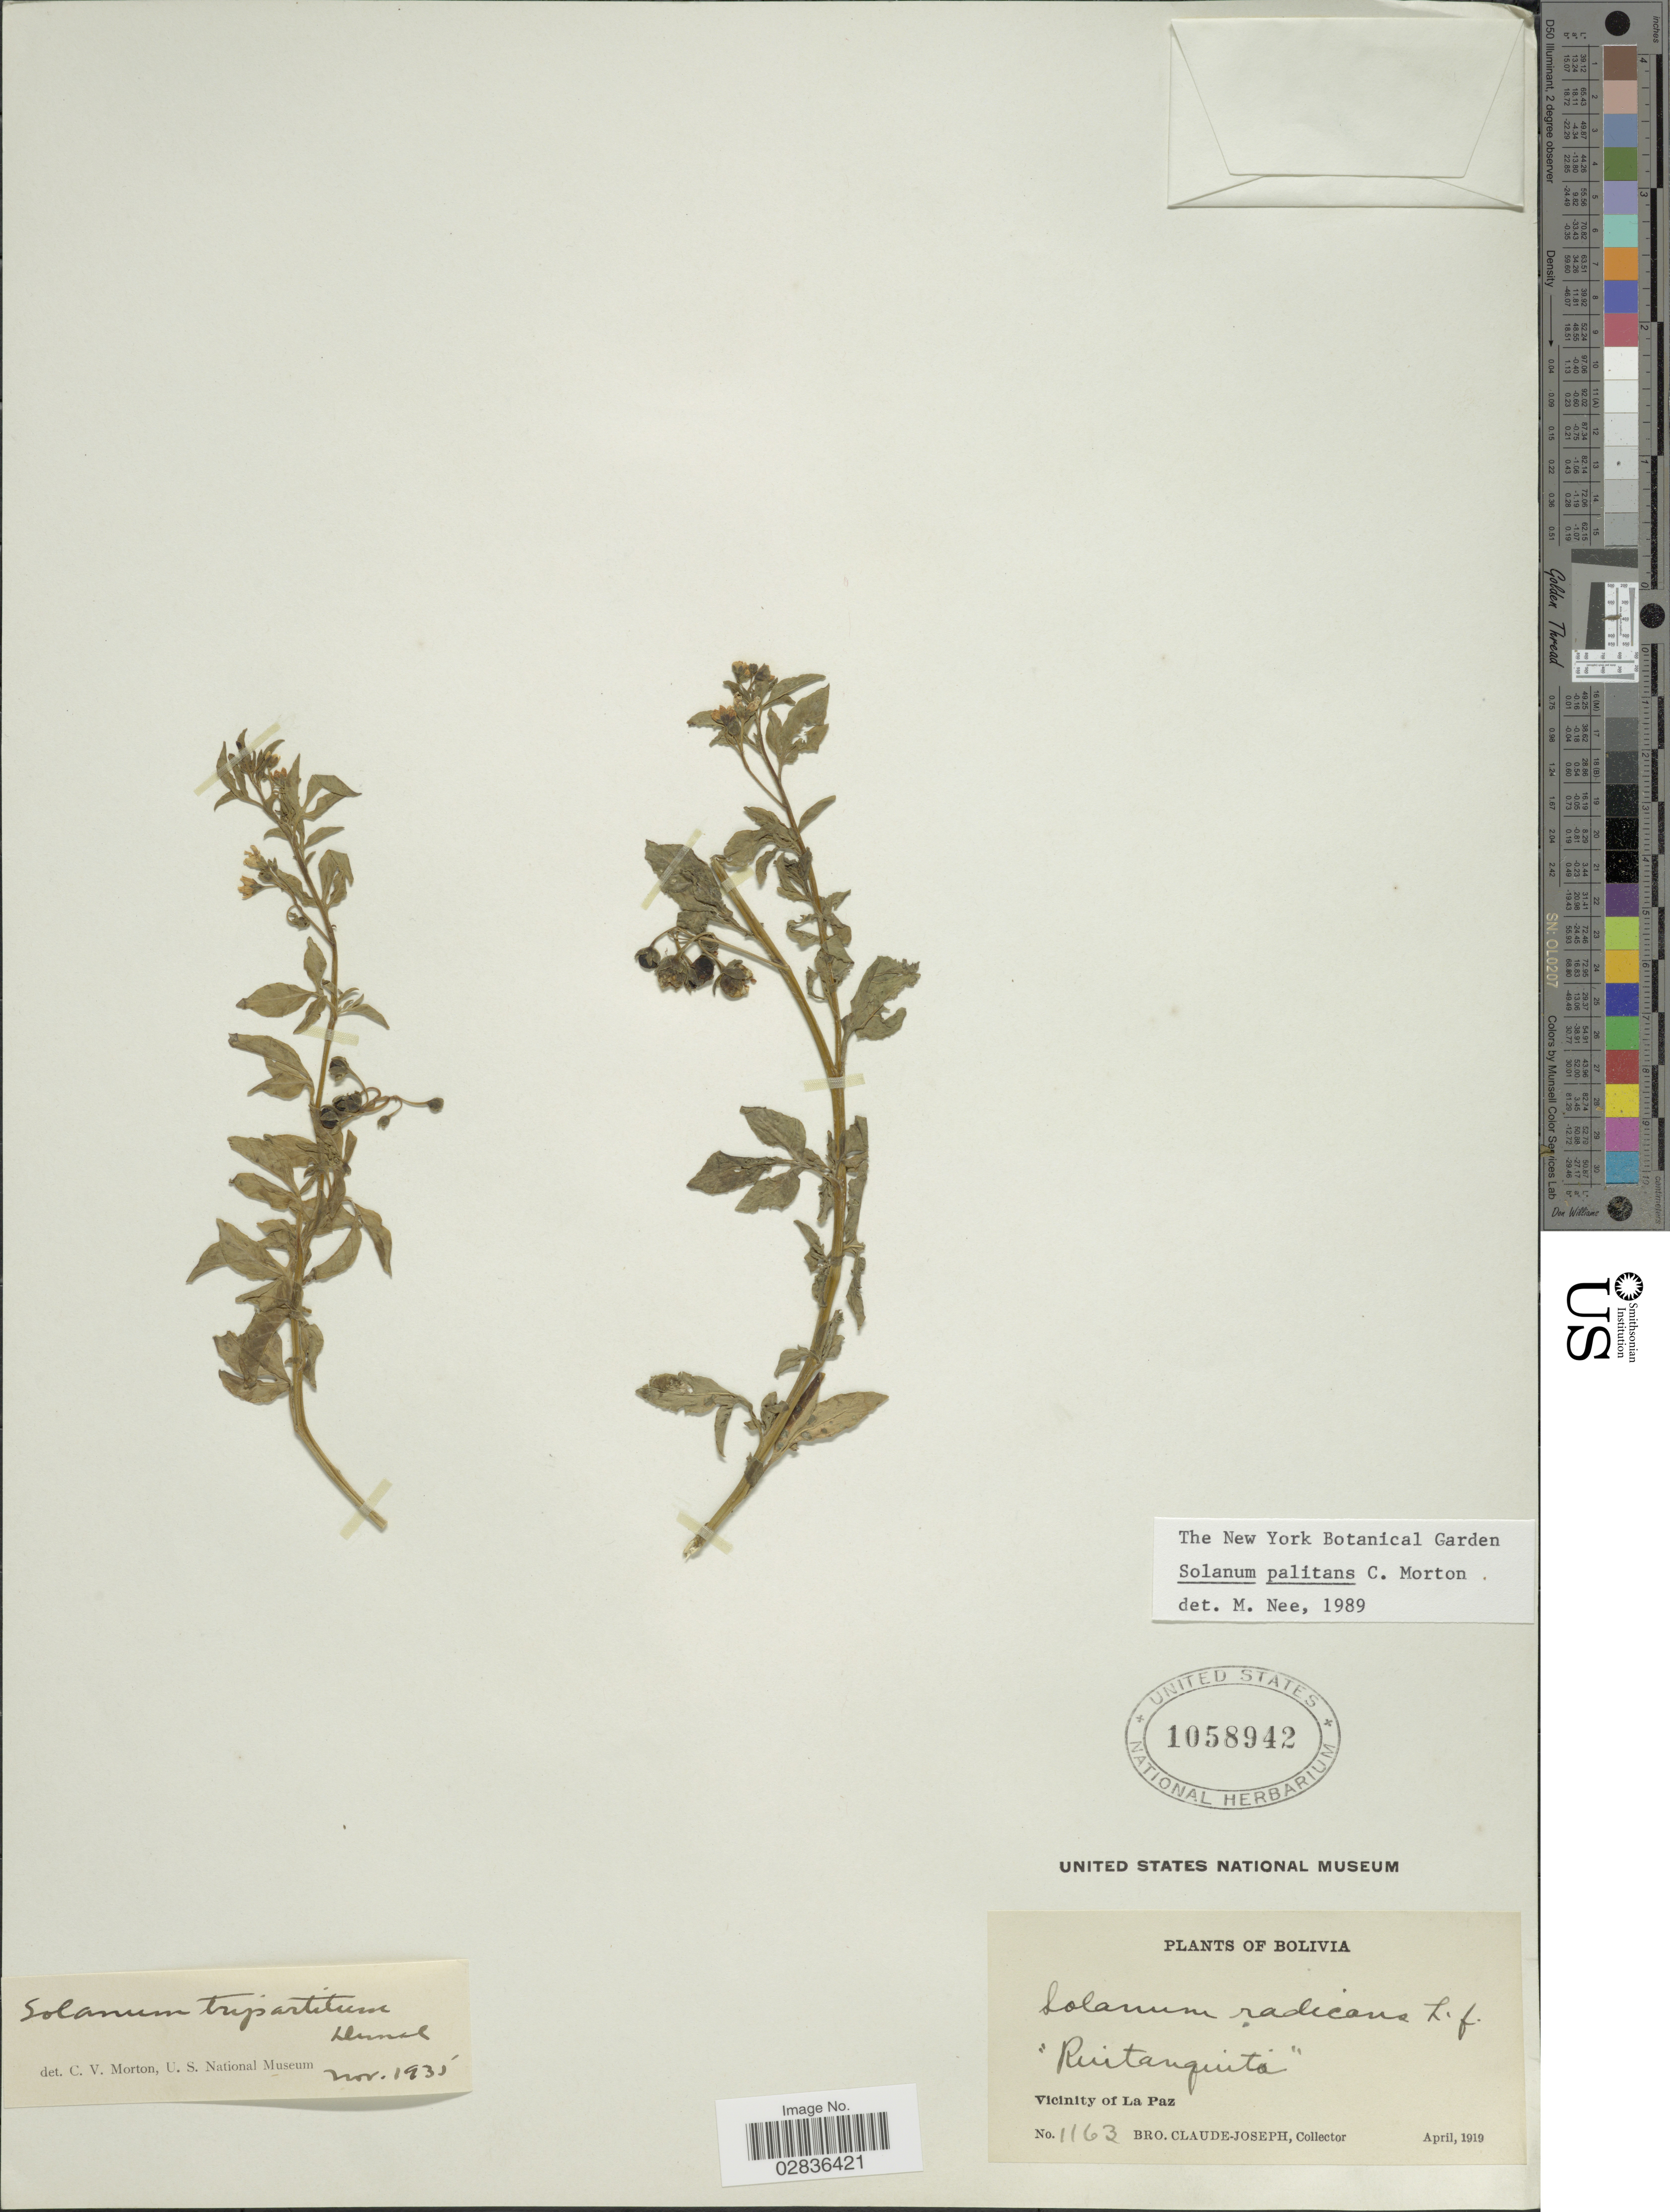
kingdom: Plantae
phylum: Tracheophyta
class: Magnoliopsida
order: Solanales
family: Solanaceae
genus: Solanum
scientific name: Solanum palitans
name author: C.V. Morton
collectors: Bro. Claude-Joseph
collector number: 1163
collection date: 1919-04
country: Bolivia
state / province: La Paz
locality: Vicinity of La Paz.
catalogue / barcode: US 1058942